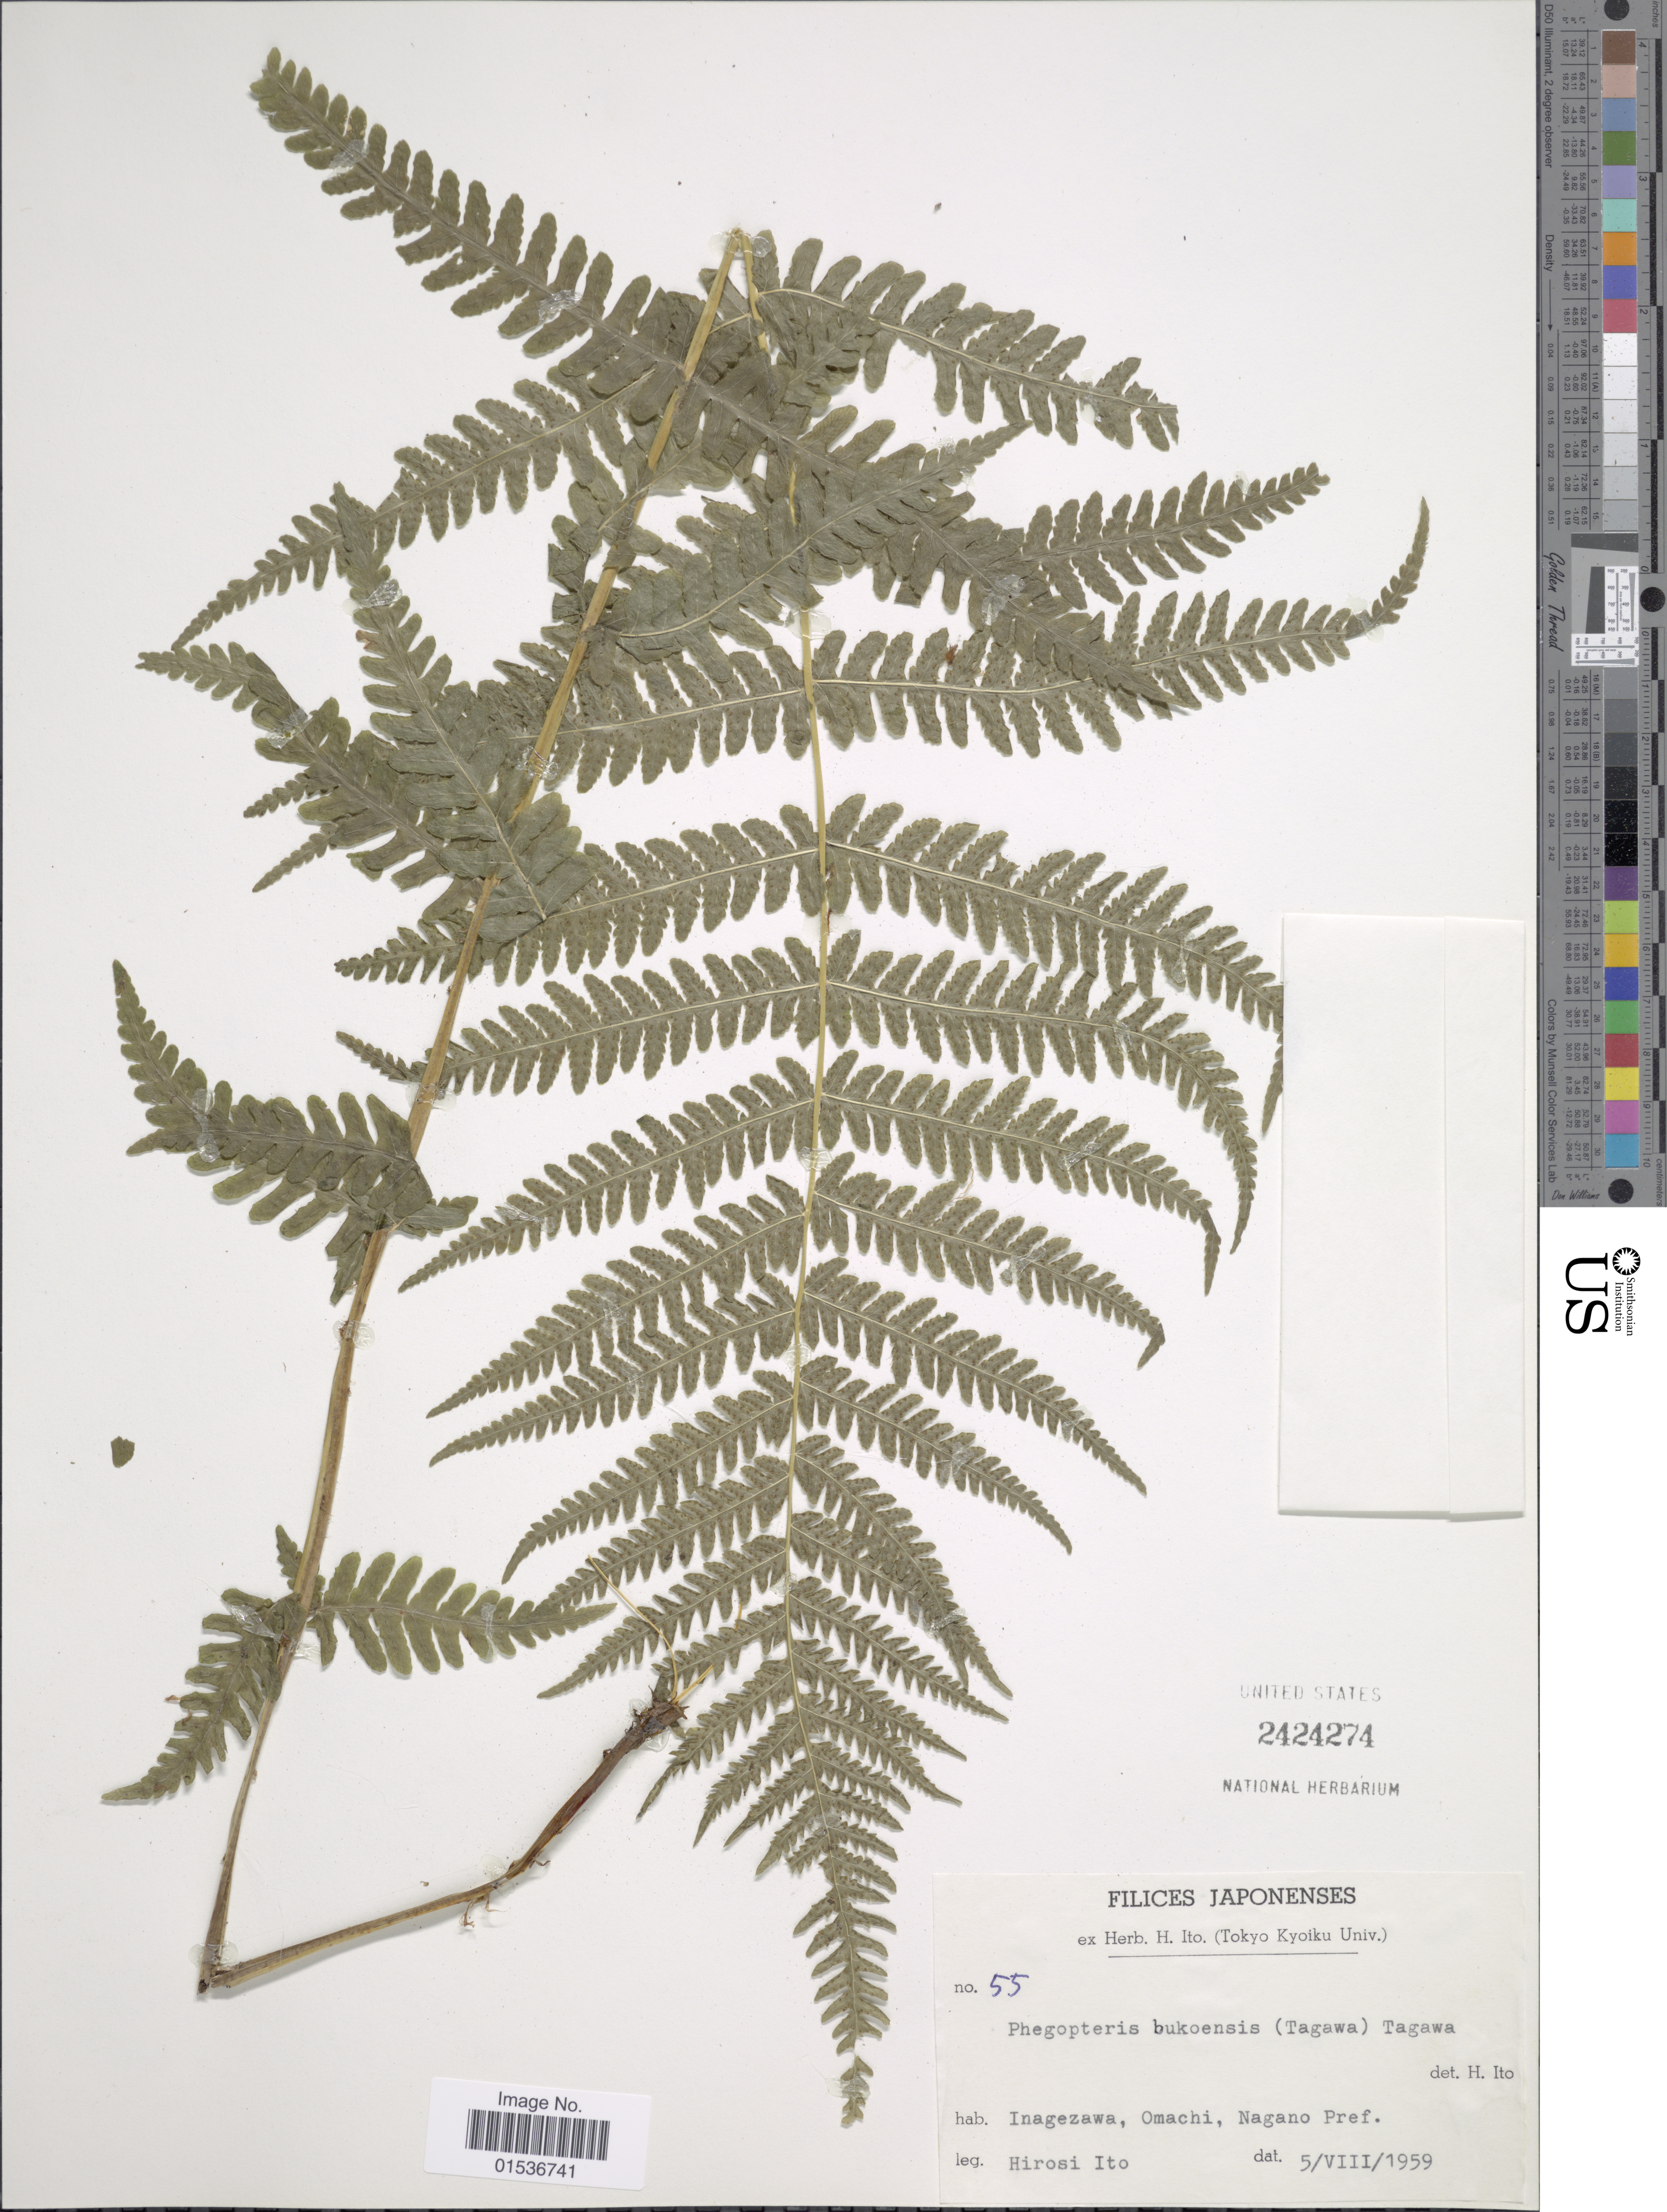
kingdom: Plantae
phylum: Tracheophyta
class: Polypodiopsida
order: Polypodiales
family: Thelypteridaceae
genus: Pseudophegopteris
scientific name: Pseudophegopteris bukoensis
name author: (Tagawa) Holttum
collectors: H. Itô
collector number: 55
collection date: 1959-08-05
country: Japan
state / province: Nagano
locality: Inagezawa, Omachi, Nagano Pref.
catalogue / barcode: US 2424274